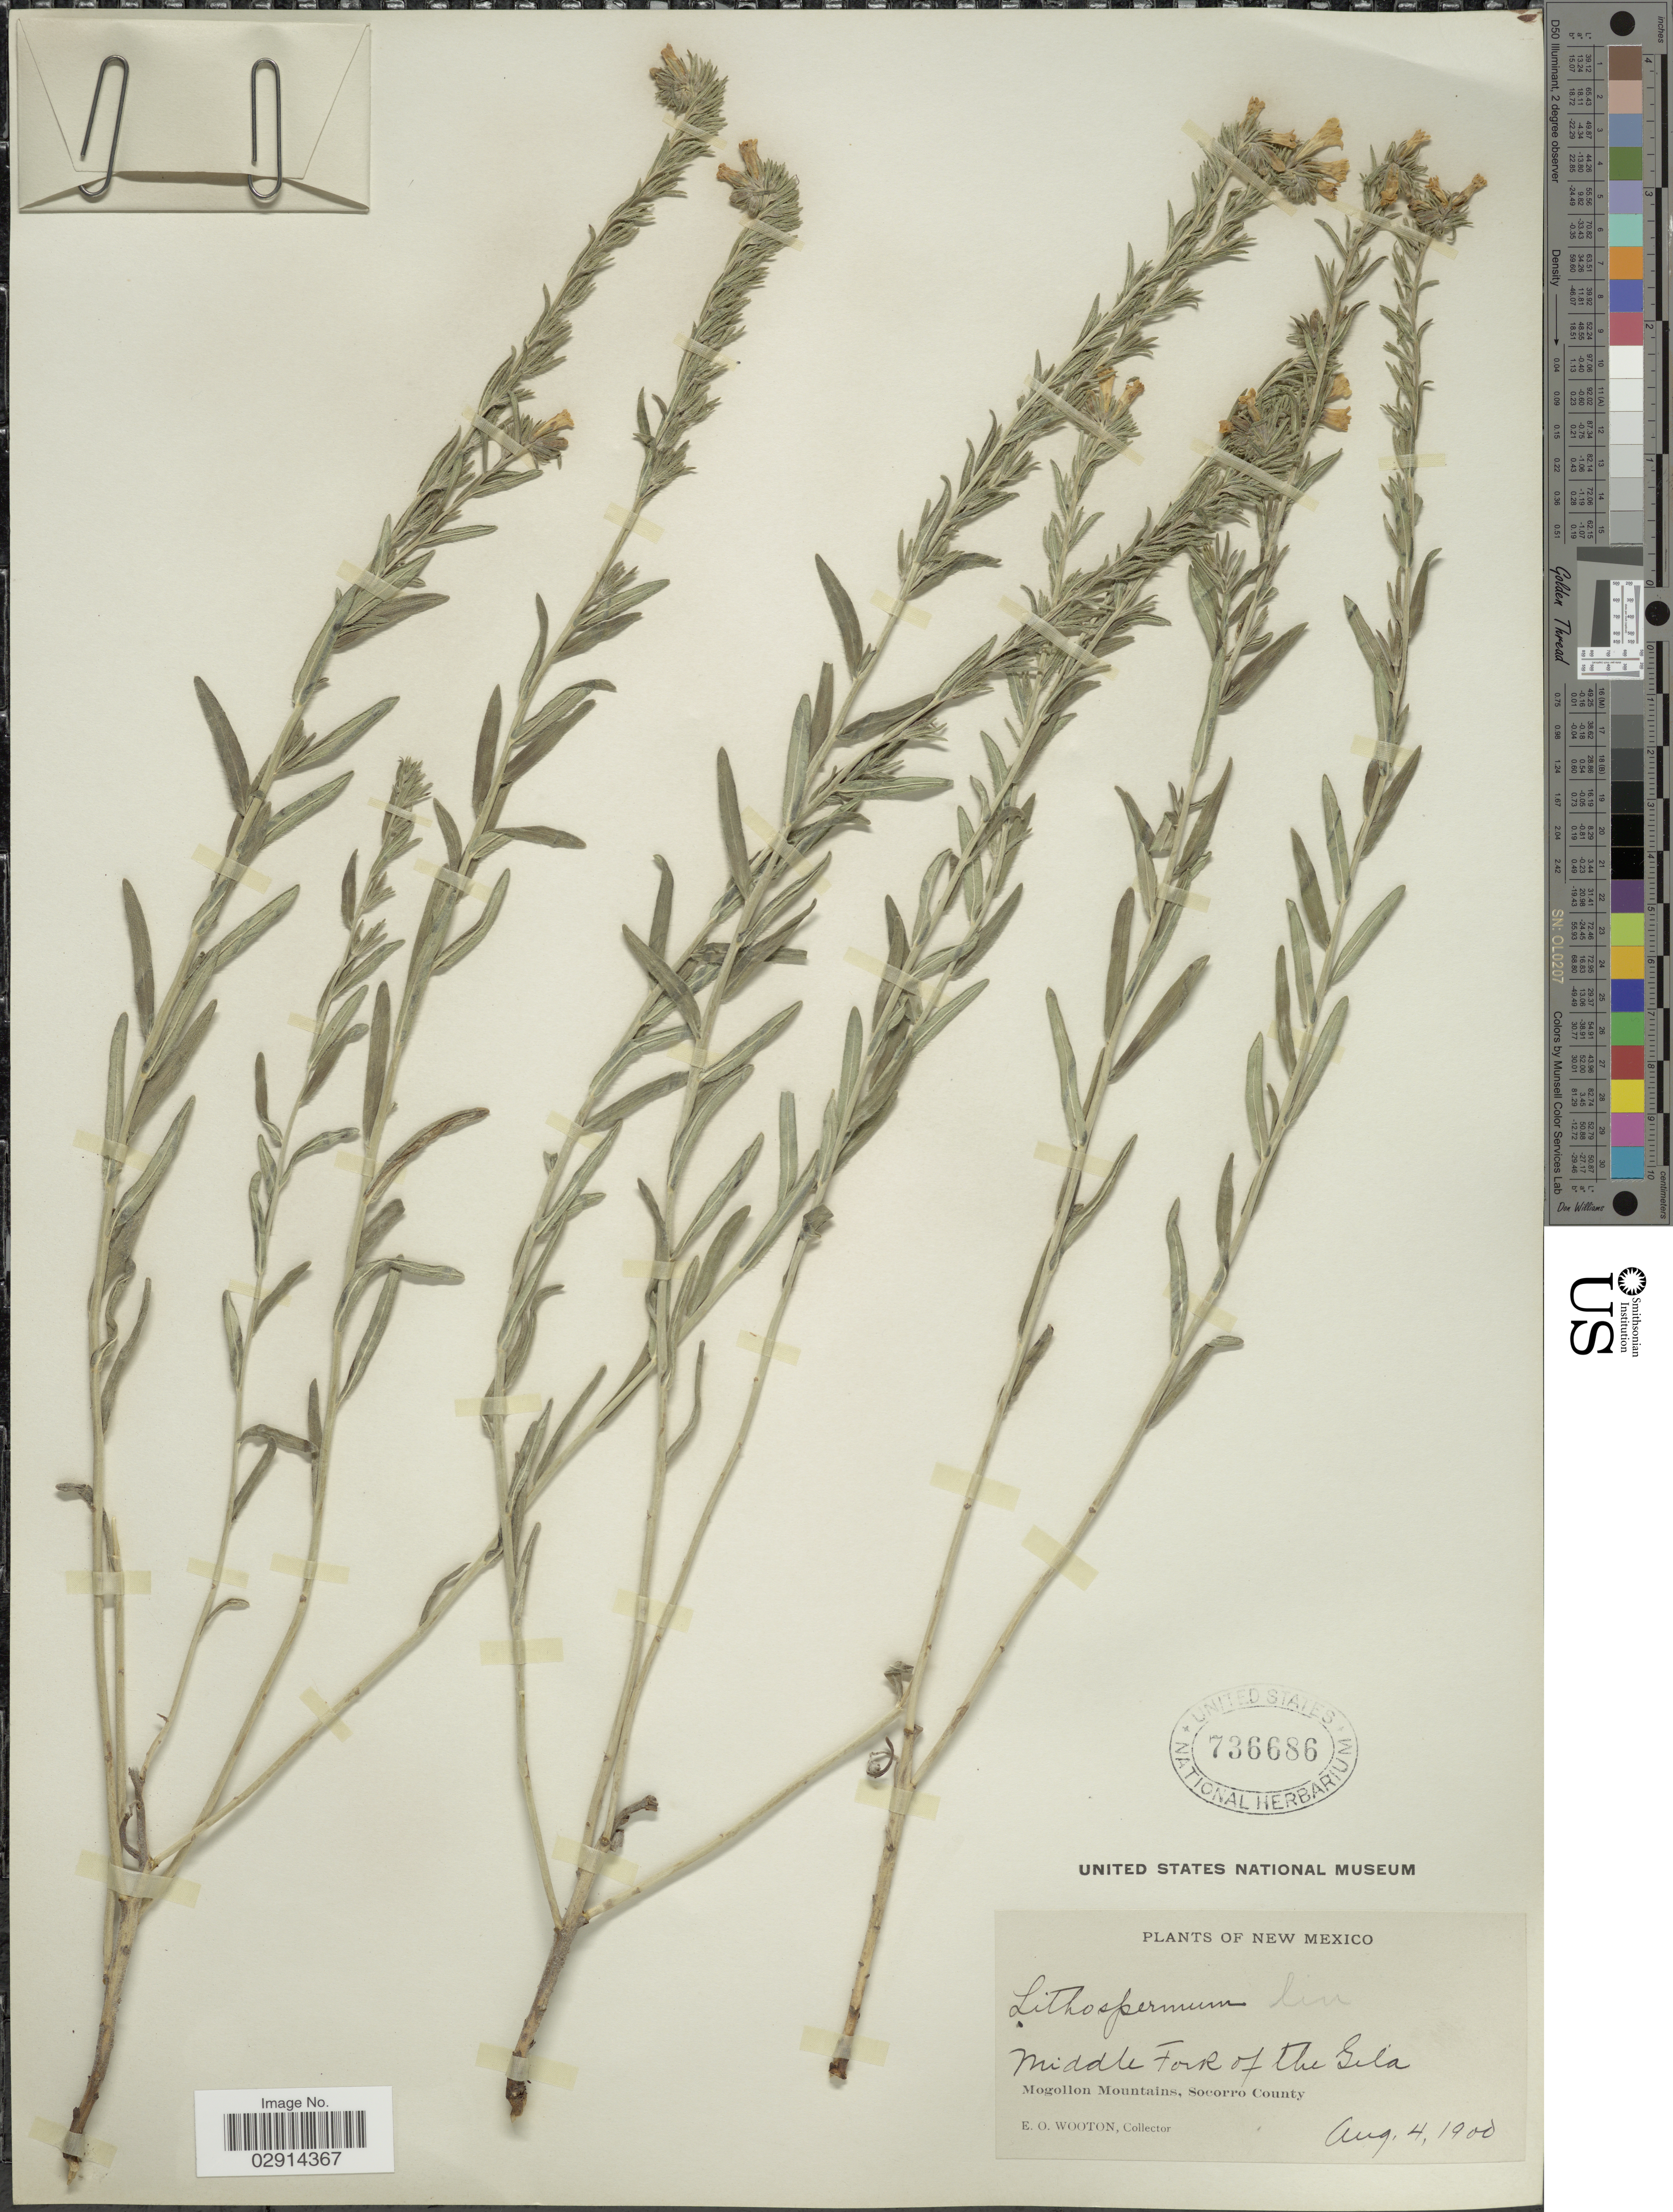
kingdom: Plantae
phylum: Tracheophyta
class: Magnoliopsida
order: Boraginales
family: Boraginaceae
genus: Lithospermum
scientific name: Lithospermum multiflorum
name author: Torr. ex A. Gray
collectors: E. O. Wooton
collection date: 1900-08-04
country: United States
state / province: New Mexico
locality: Middle Fork of the Gila, Mogollon Mountains Socorro County.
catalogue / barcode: US 736686